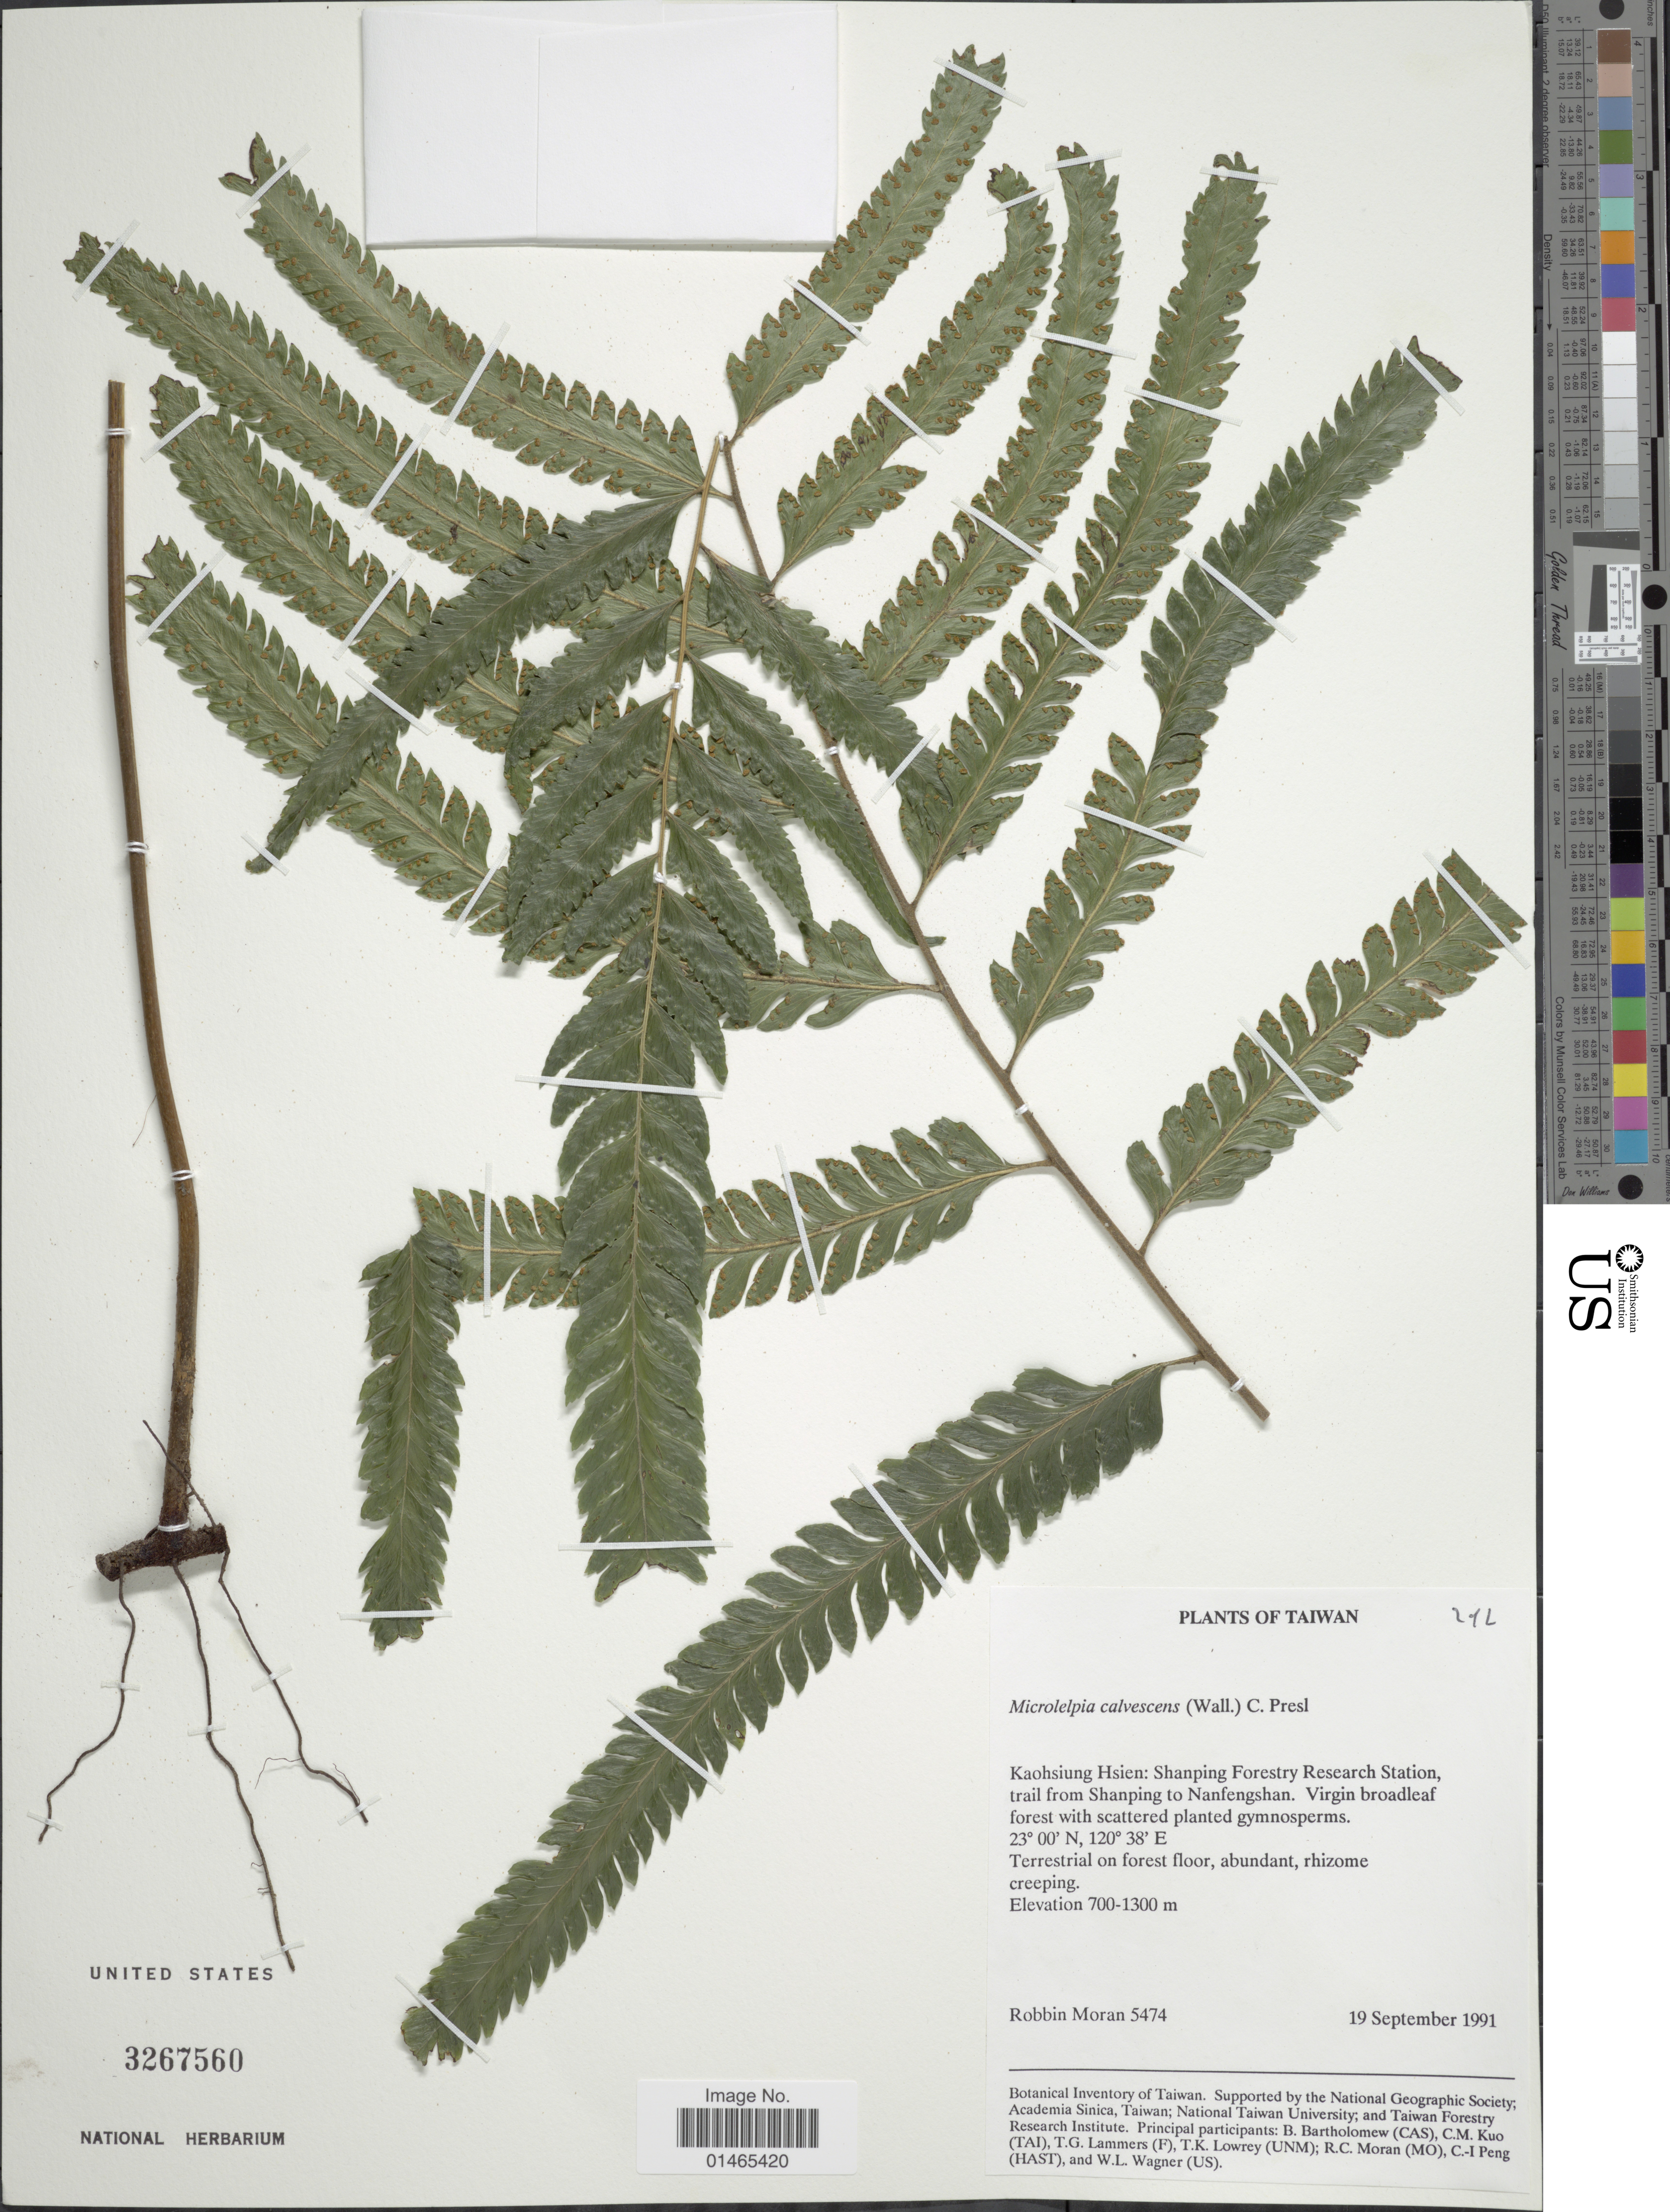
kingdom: Plantae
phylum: Tracheophyta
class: Polypodiopsida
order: Polypodiales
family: Dennstaedtiaceae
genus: Microlepia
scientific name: Microlepia calvescens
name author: (Wall. ex Hook.) C. Presl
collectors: R. C. Moran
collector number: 5474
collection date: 1991-09-19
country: Taiwan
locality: Kaohsiung Hsien: Shanping Forestry Research Station, trail from Shanping to Nanfengshan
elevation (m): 700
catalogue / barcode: US 3267560